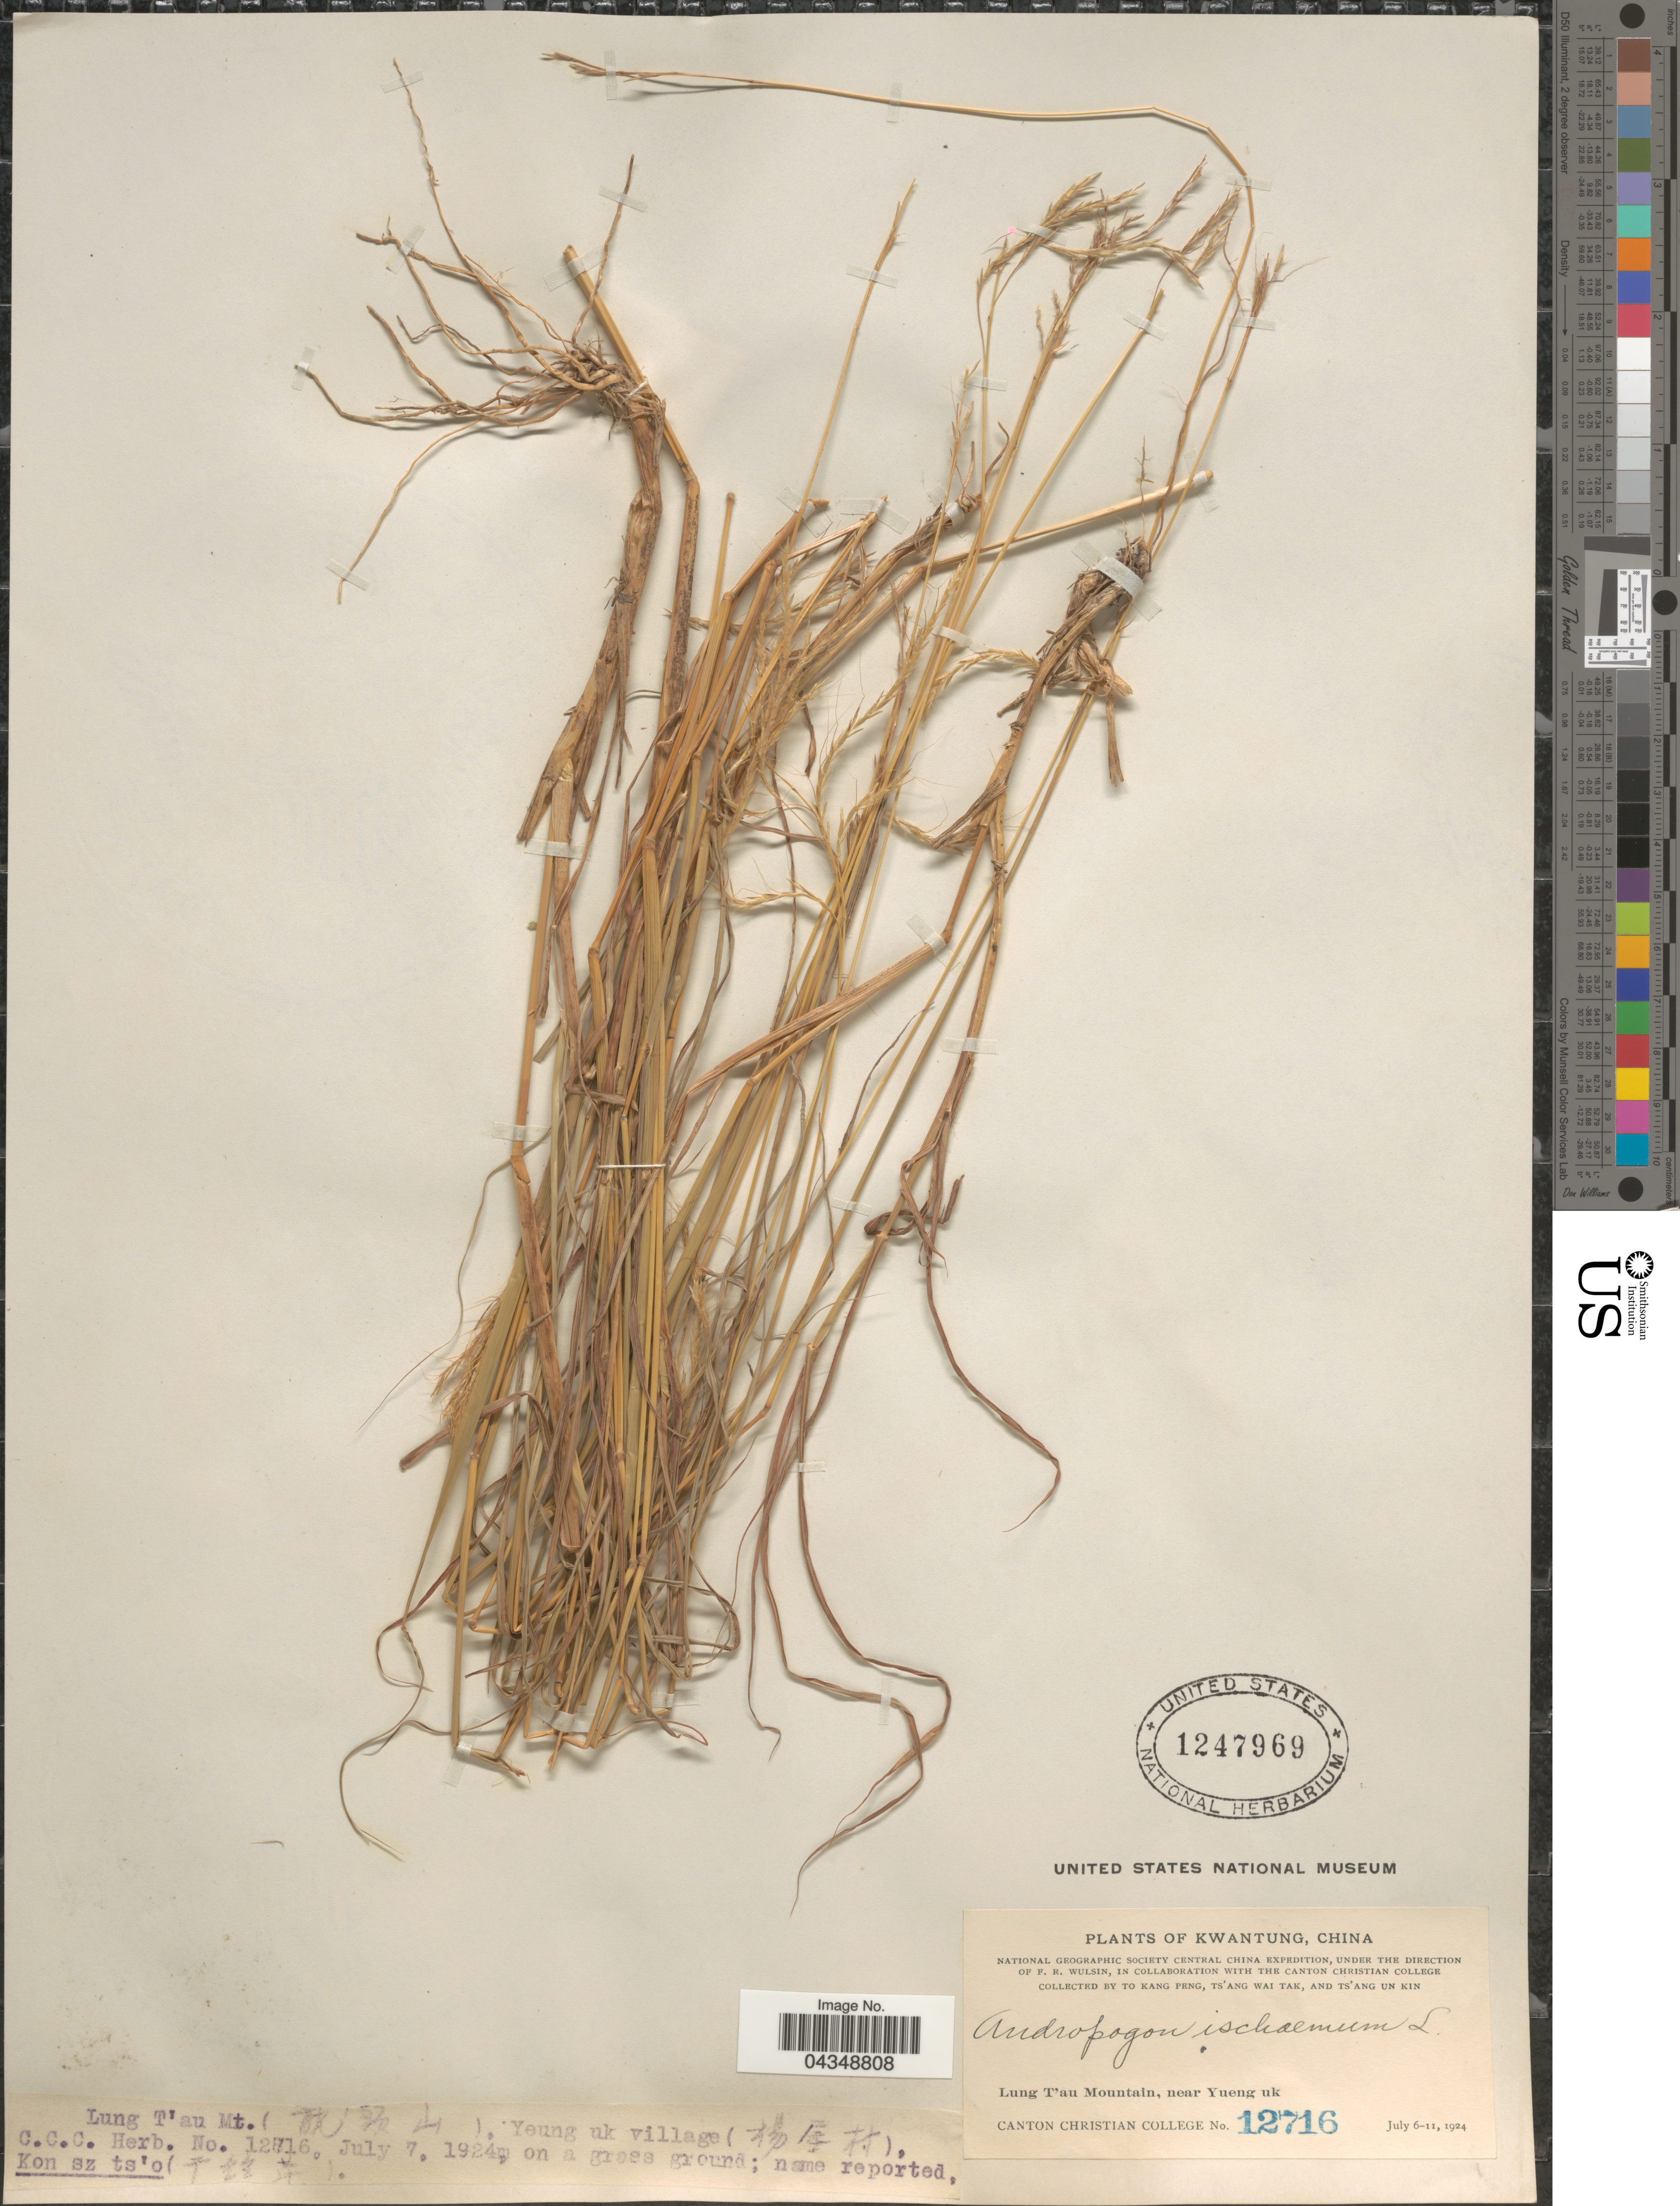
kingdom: Plantae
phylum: Tracheophyta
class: Liliopsida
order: Poales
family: Poaceae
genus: Bothriochloa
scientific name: Bothriochloa ischaemum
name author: (L.) Keng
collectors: Kang Peng To, W. T. Tsang & Ts' Ang Un Kin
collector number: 12716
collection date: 1924-07-07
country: China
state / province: Guangdong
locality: Kwantung. National Geographic Central China Expedition. Lung T'au Mountain, near Yueng uk. Lung T'au Mt. (X), Yeung uk village (X).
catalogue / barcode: US 1247969